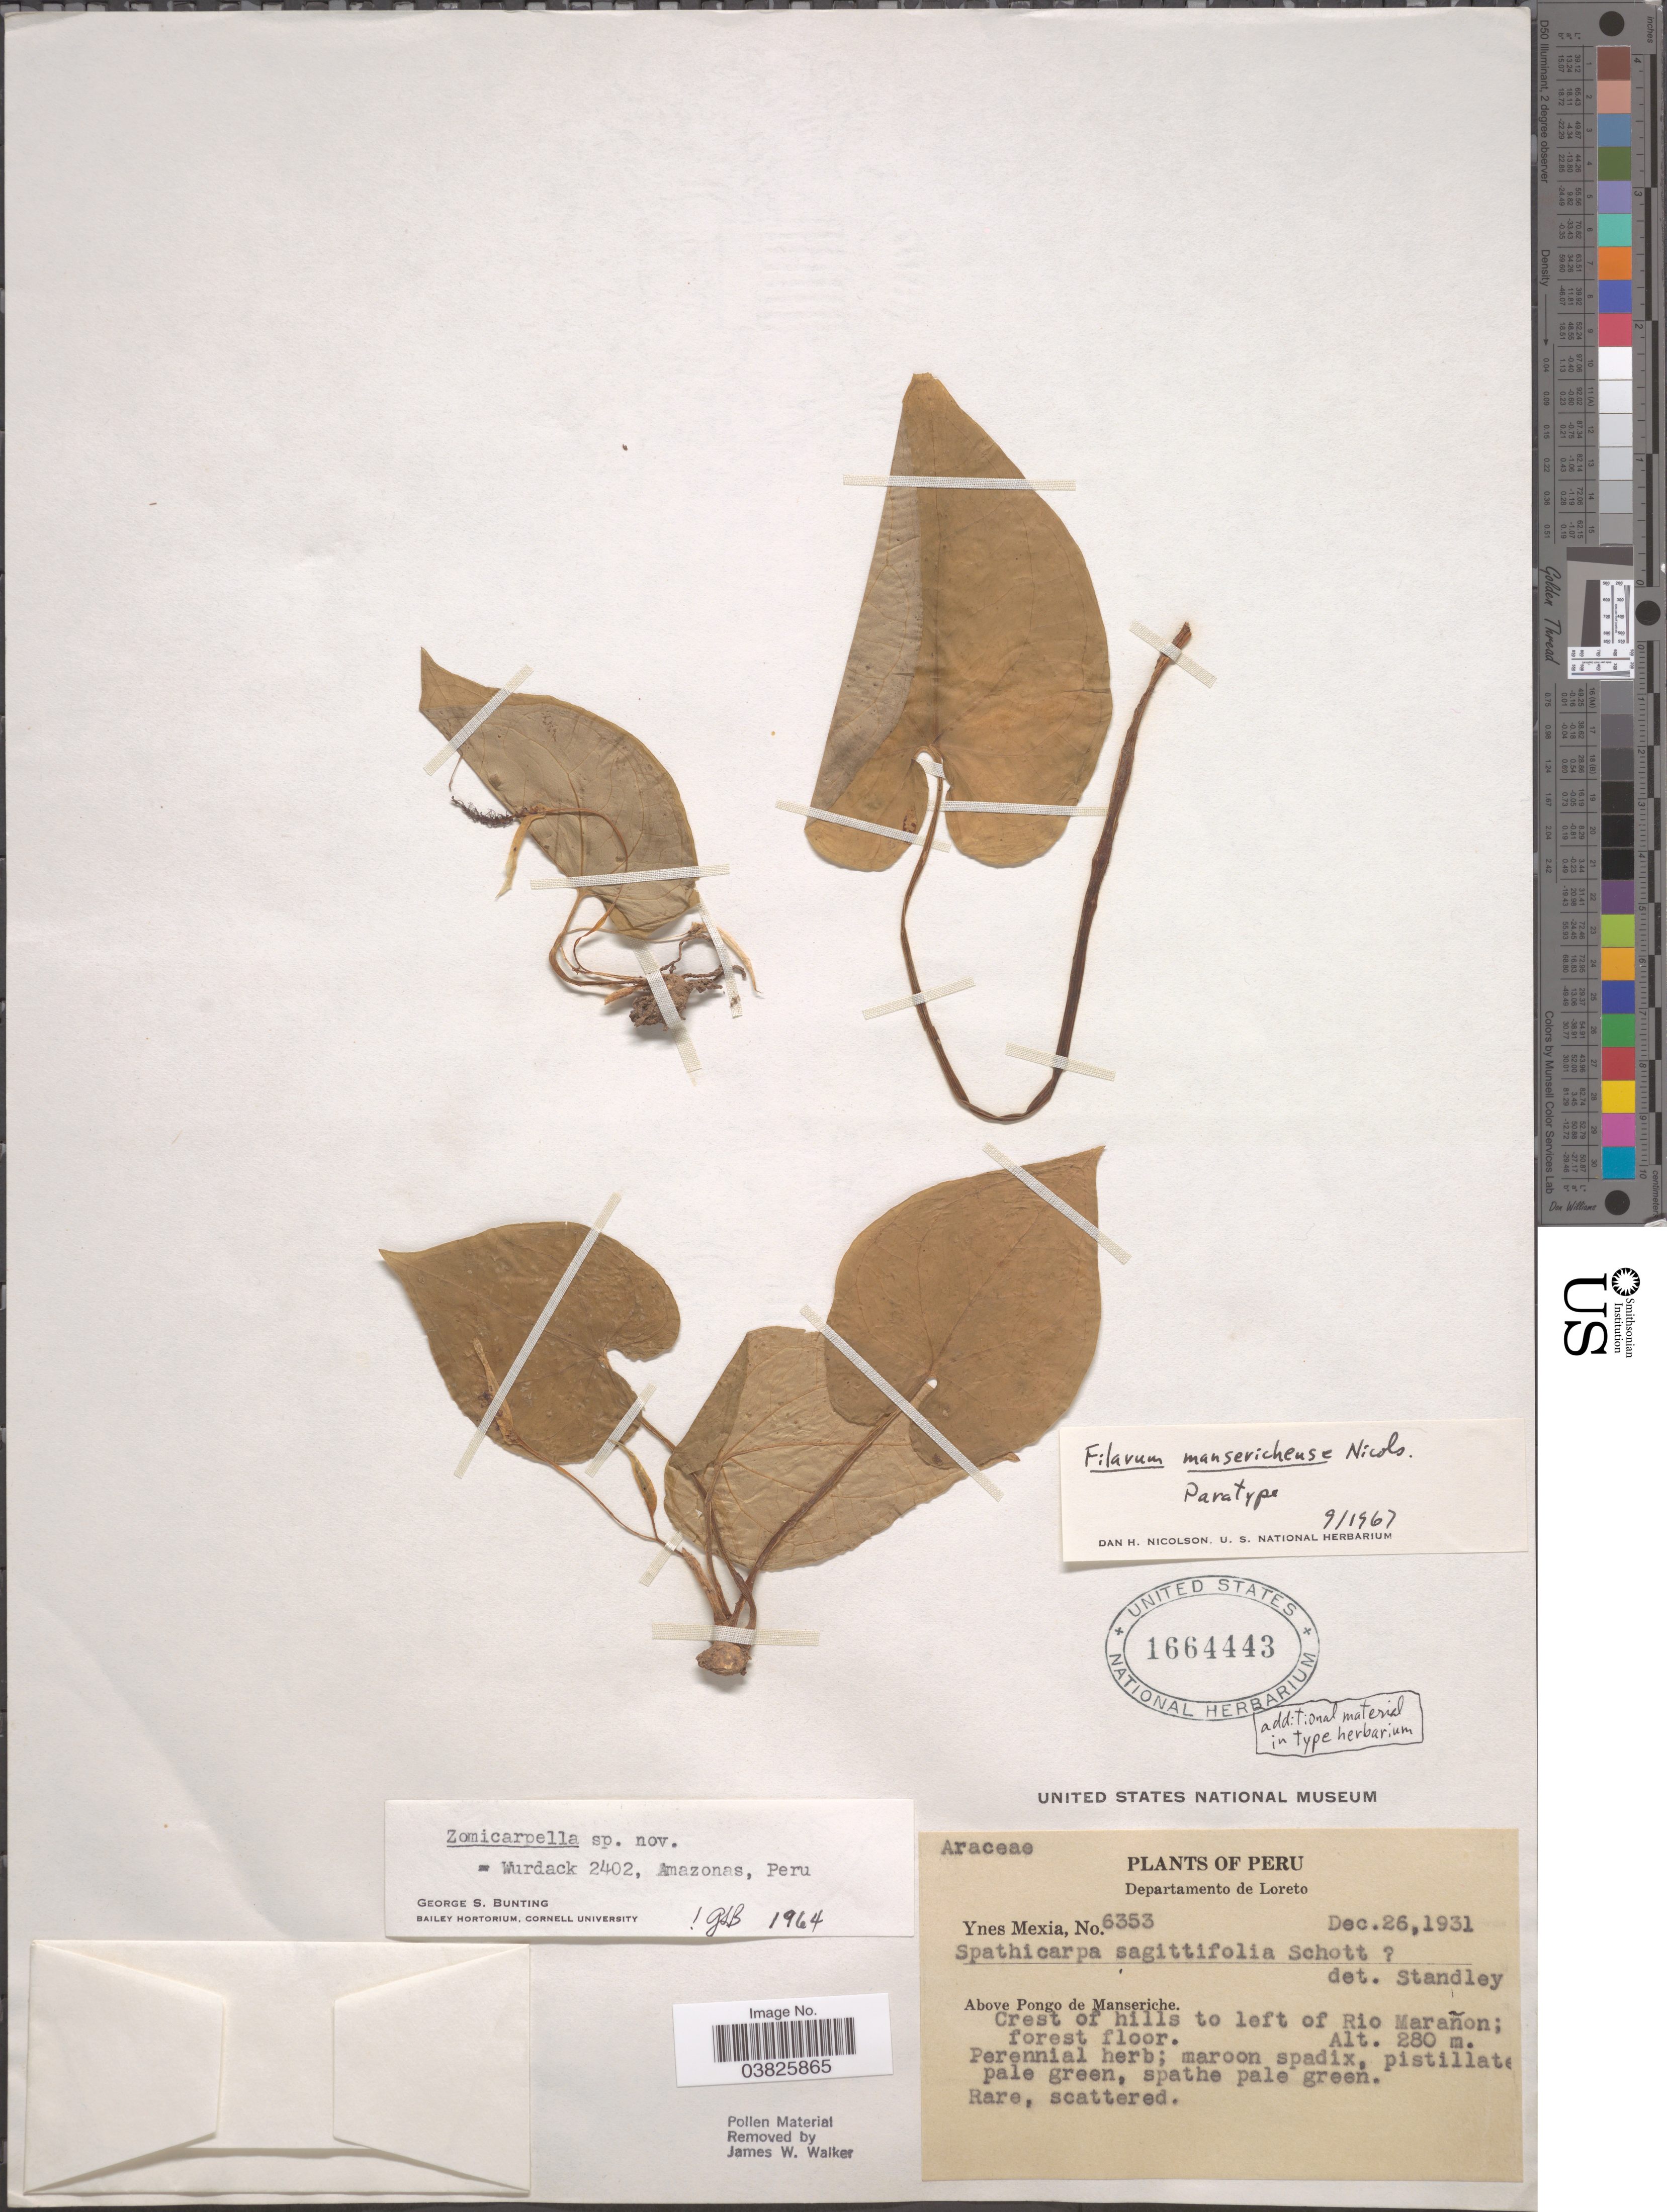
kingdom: Plantae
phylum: Tracheophyta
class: Liliopsida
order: Alismatales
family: Araceae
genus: Filarum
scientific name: Filarum manserichense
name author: Nicolson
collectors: Y. Mexia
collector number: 6353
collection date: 1931-12-26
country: Peru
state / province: Loreto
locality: Departamento de Loreto. Above Pongo de Manseriche. Crest of hills to left of Rio Marañon.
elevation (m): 280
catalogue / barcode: US 1664443